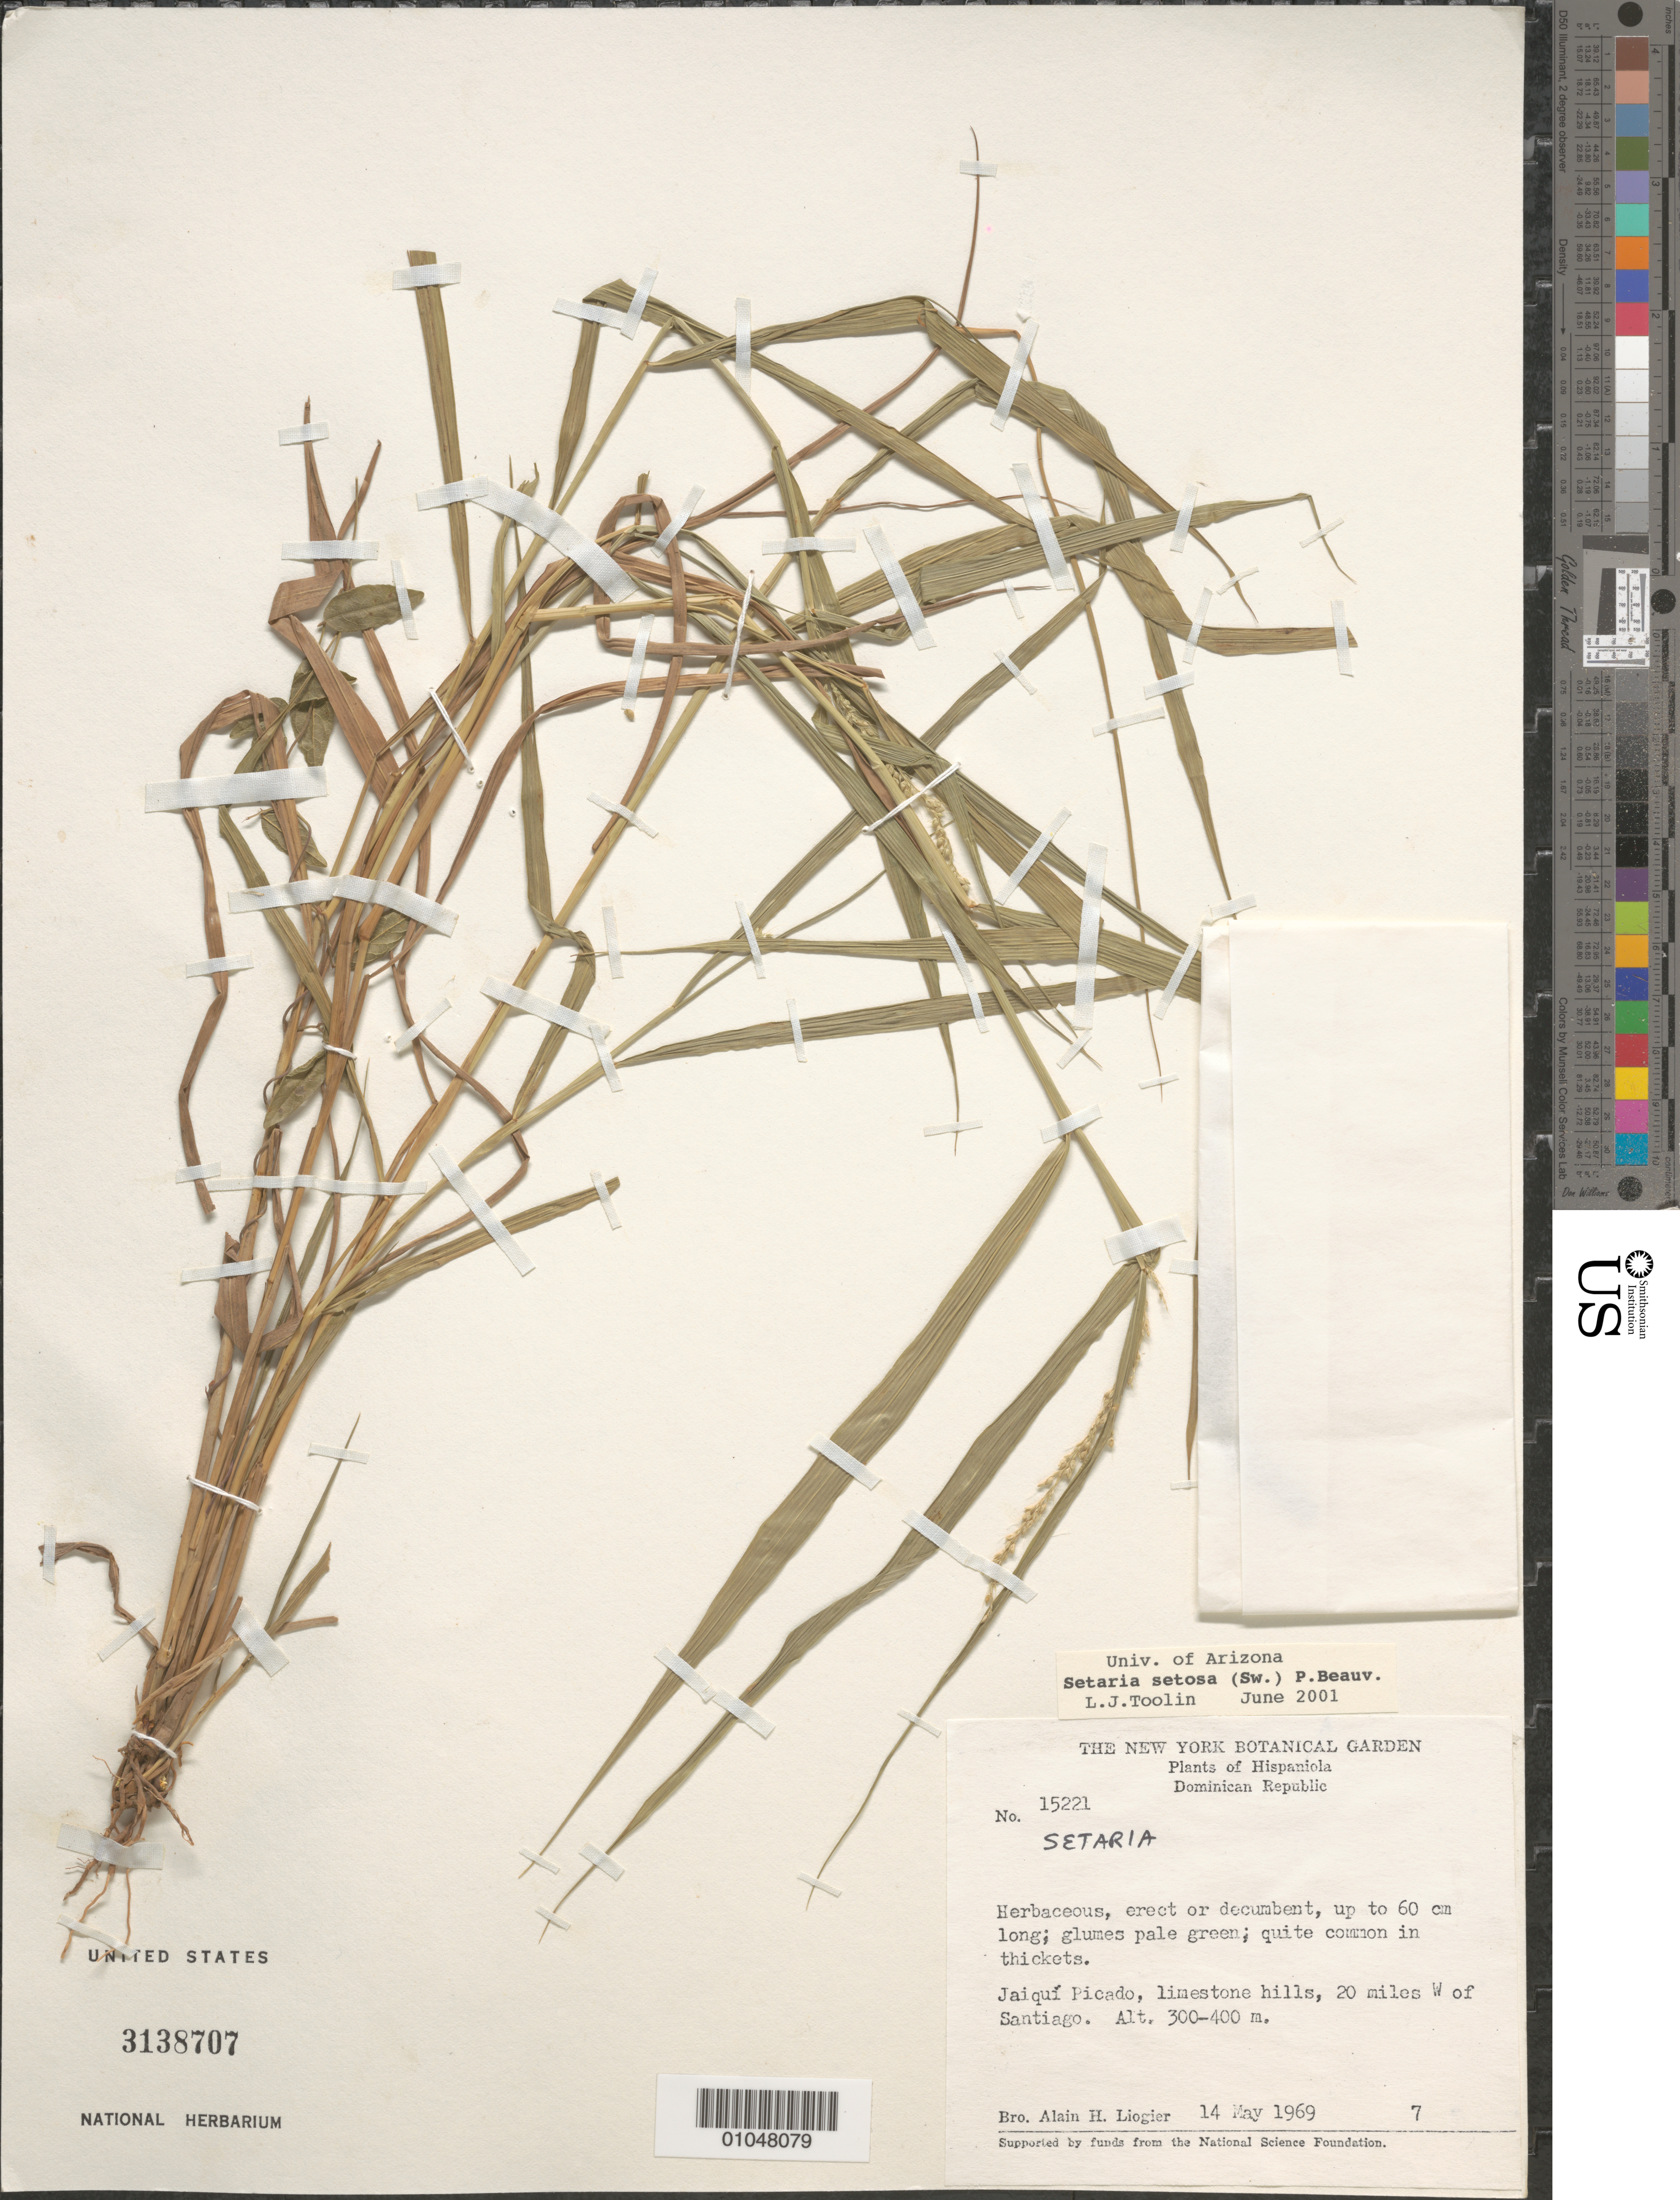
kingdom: Plantae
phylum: Tracheophyta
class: Liliopsida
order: Poales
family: Poaceae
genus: Setaria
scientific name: Setaria setosa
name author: (Sw.) P. Beauv.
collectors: A. H. Liogier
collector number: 15221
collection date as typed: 14 Mar 1969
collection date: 1969-03-14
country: Dominican Republic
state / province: Santiago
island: Hispaniola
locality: Jaiqui Picado: limestone hills, 20 m W of Santiago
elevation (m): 300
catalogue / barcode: US 3138707